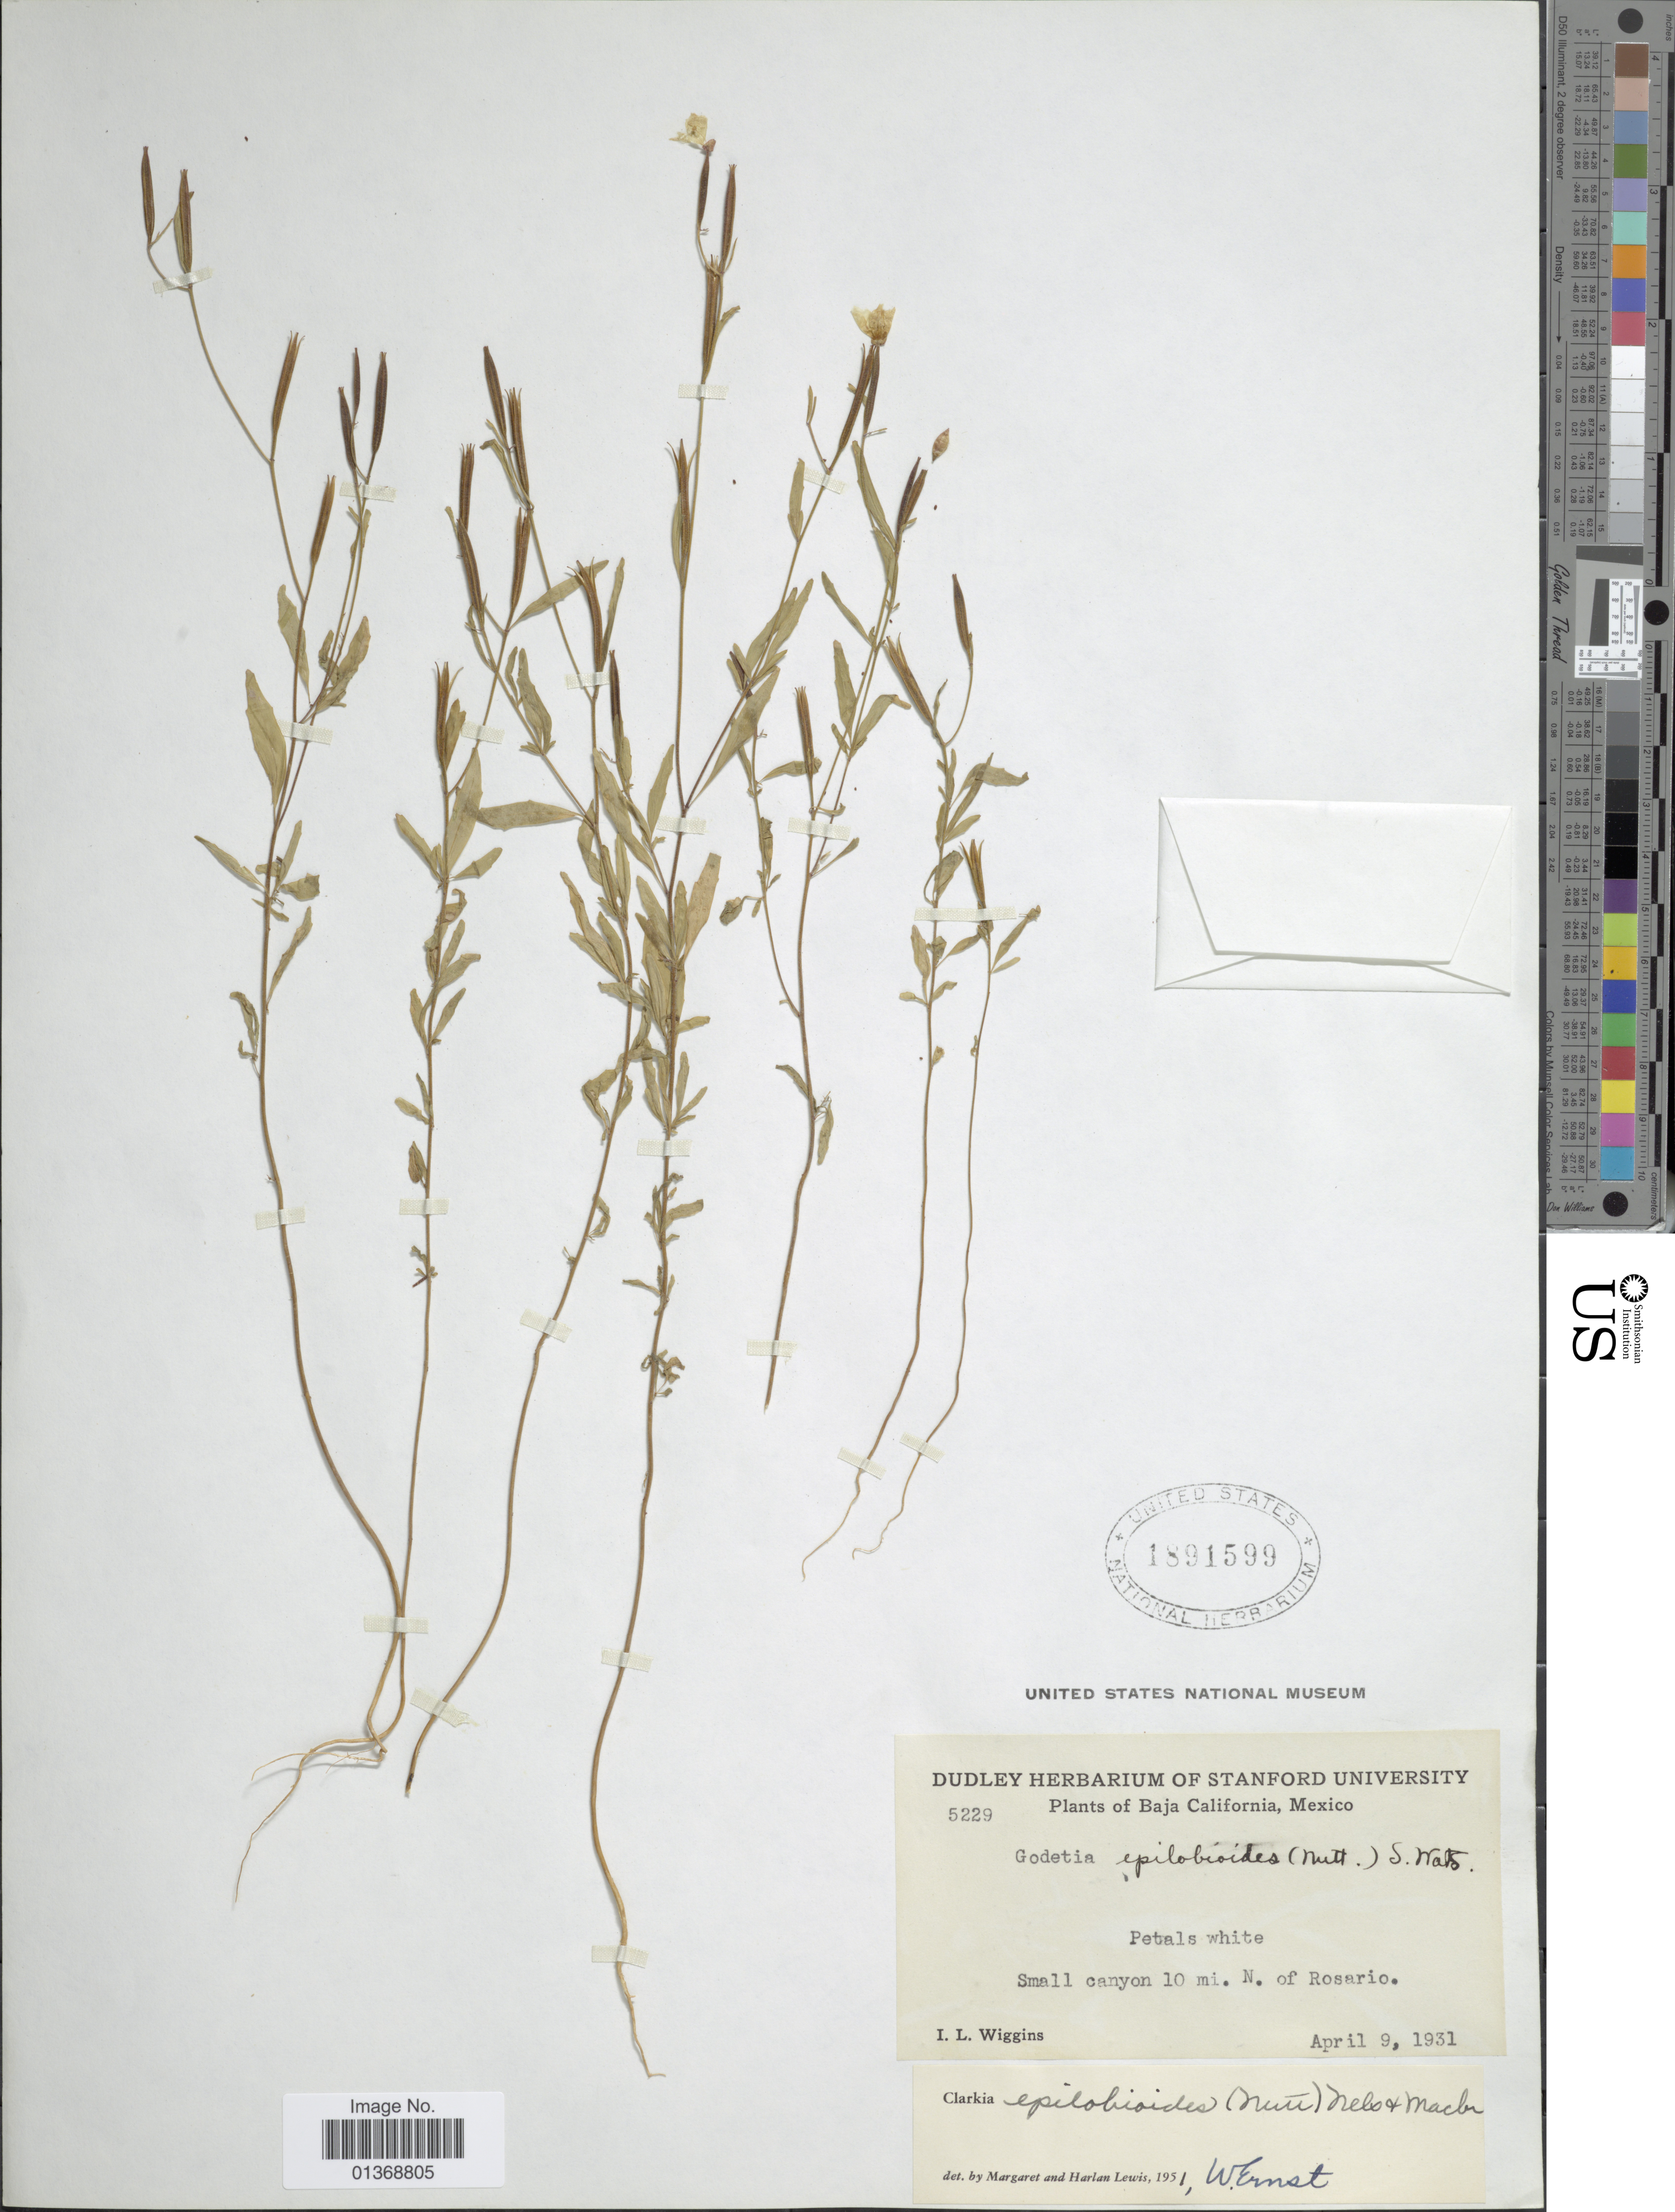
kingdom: Plantae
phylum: Tracheophyta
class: Magnoliopsida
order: Myrtales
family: Onagraceae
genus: Clarkia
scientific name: Clarkia epilobioides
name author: (Nutt. ex Torr. & A. Gray) A. Nelson & J.F. Macbr.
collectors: I. L. Wiggins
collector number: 5229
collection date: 1931-04-09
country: Mexico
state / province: Baja California Norte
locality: Small canyon 10 mi. N. of Rosario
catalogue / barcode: US 1891599